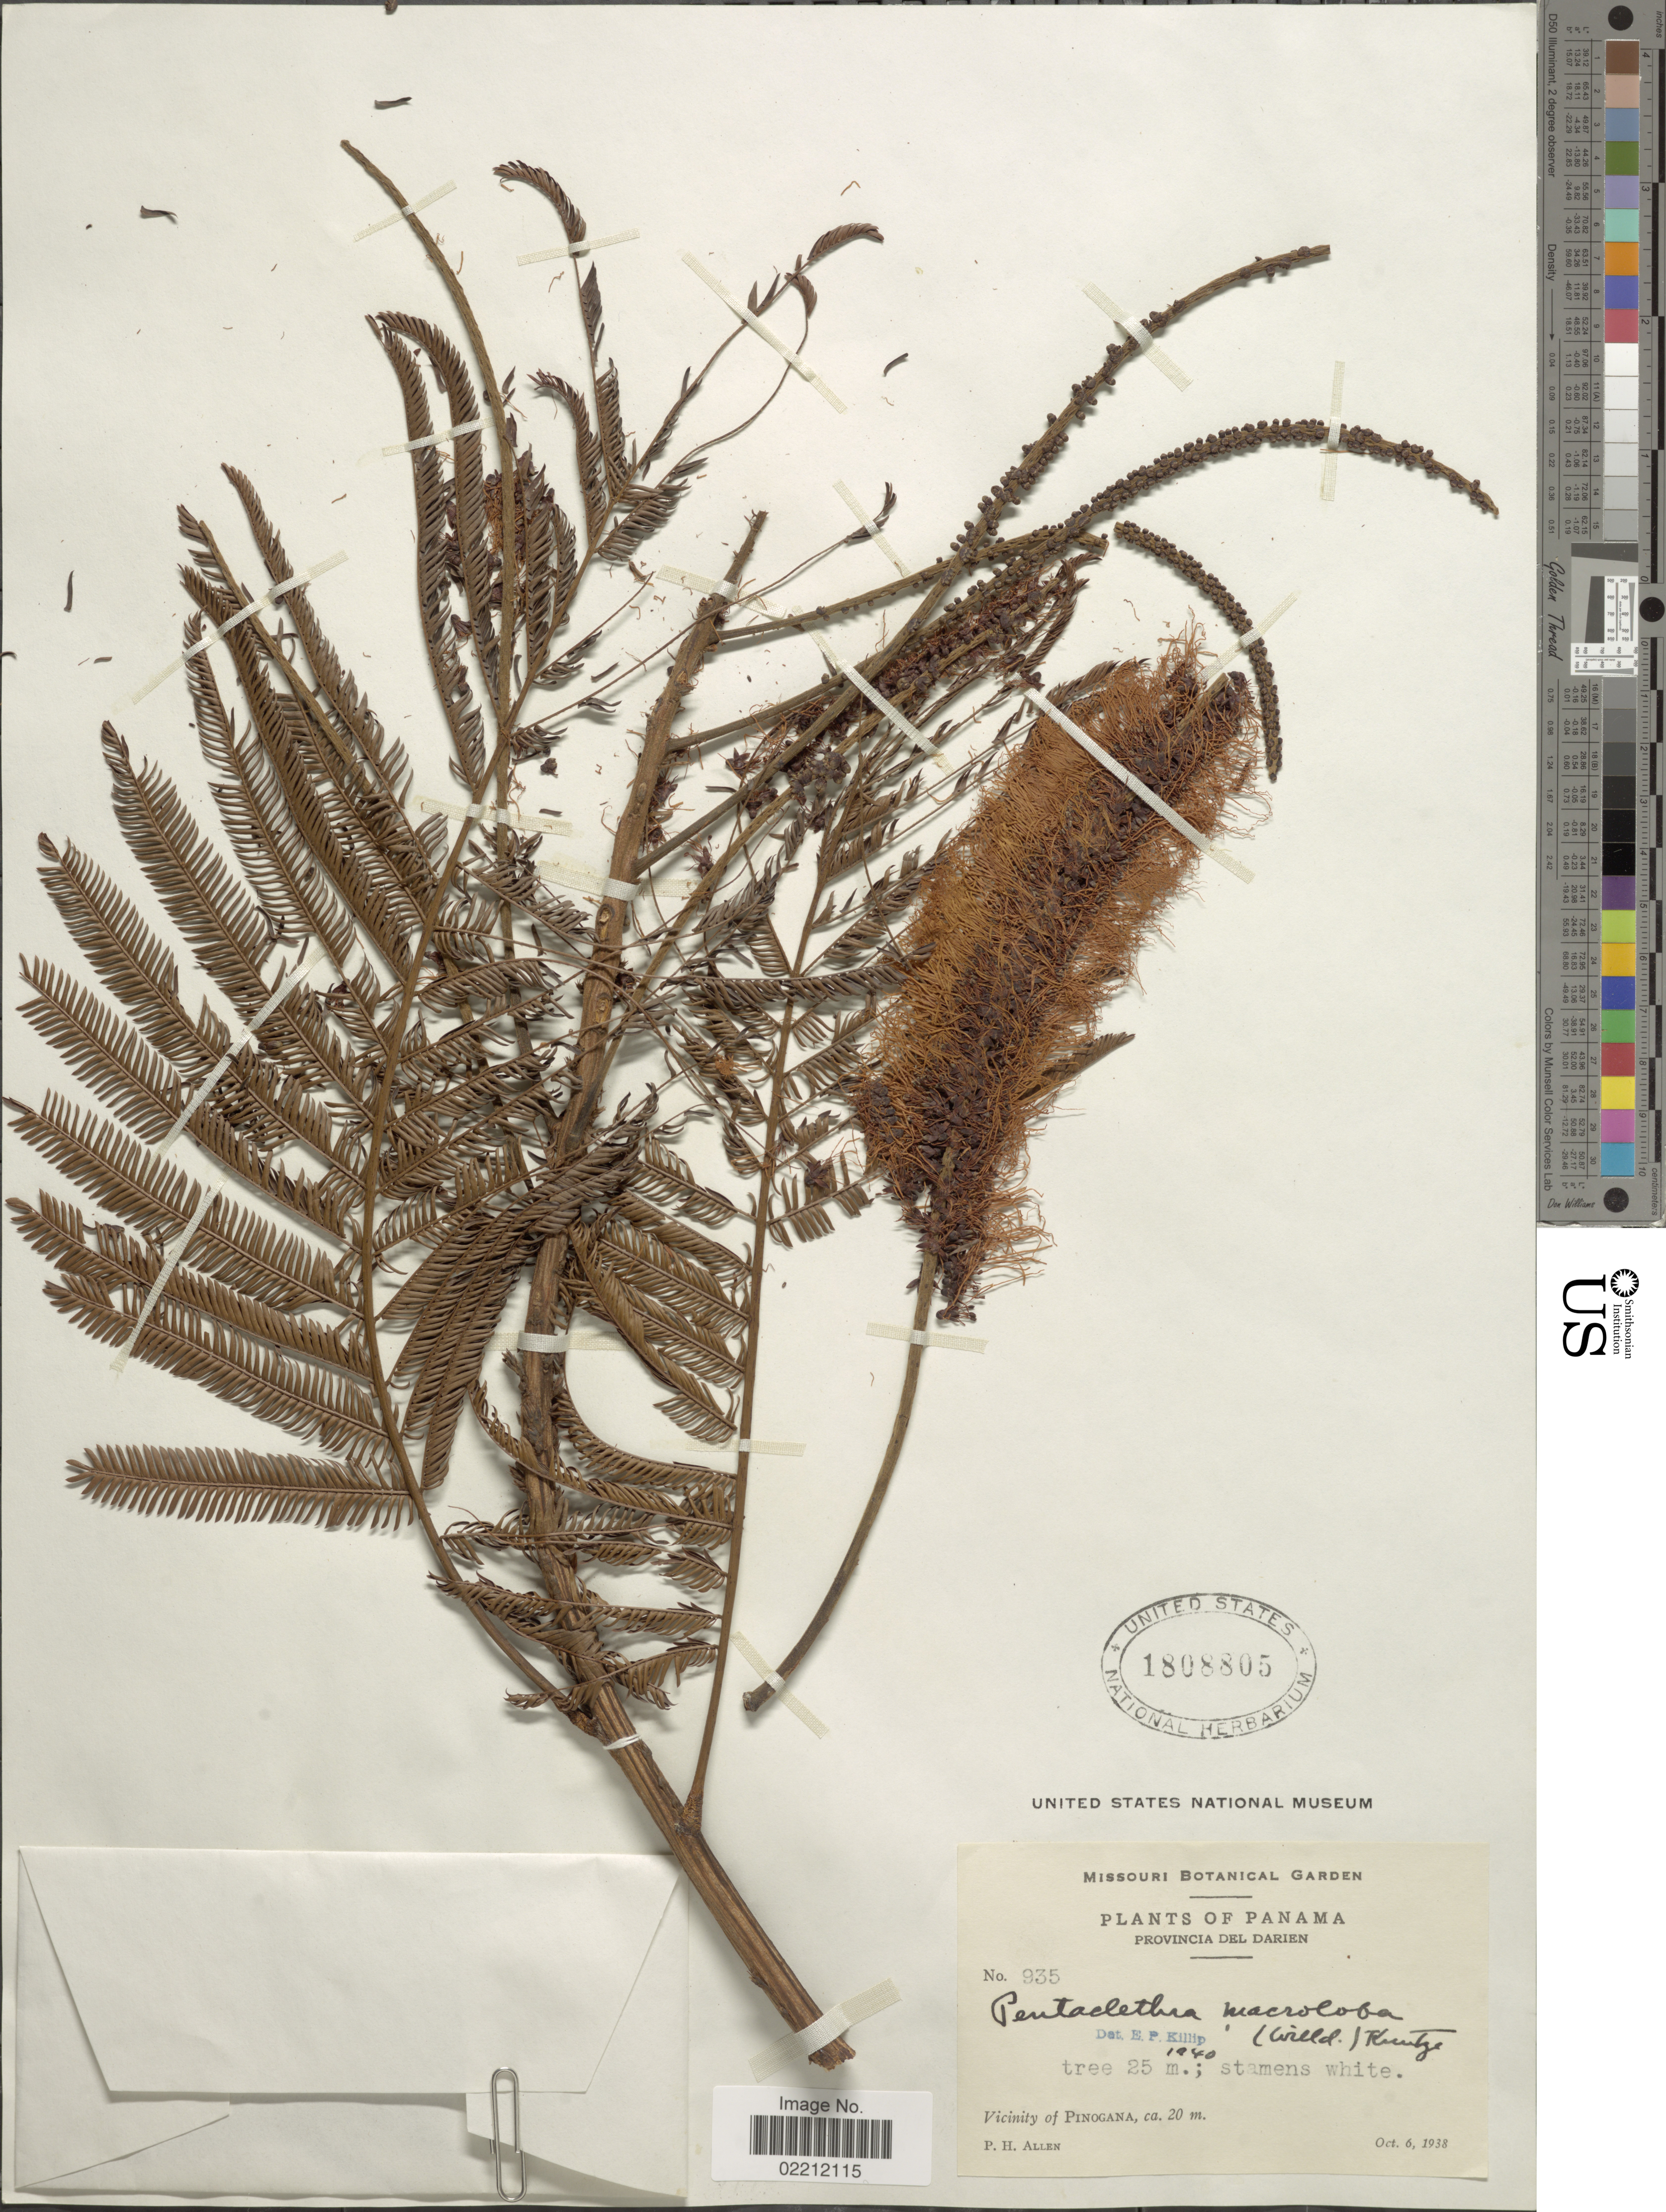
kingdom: Plantae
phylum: Tracheophyta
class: Magnoliopsida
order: Fabales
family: Fabaceae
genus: Pentaclethra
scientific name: Pentaclethra macroloba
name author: (Willd.) Kuntze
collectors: P. H. Allen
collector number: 935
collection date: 1938-10-06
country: Panama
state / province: Darién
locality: Vicinity of Pinogana.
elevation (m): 20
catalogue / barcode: US 1808805